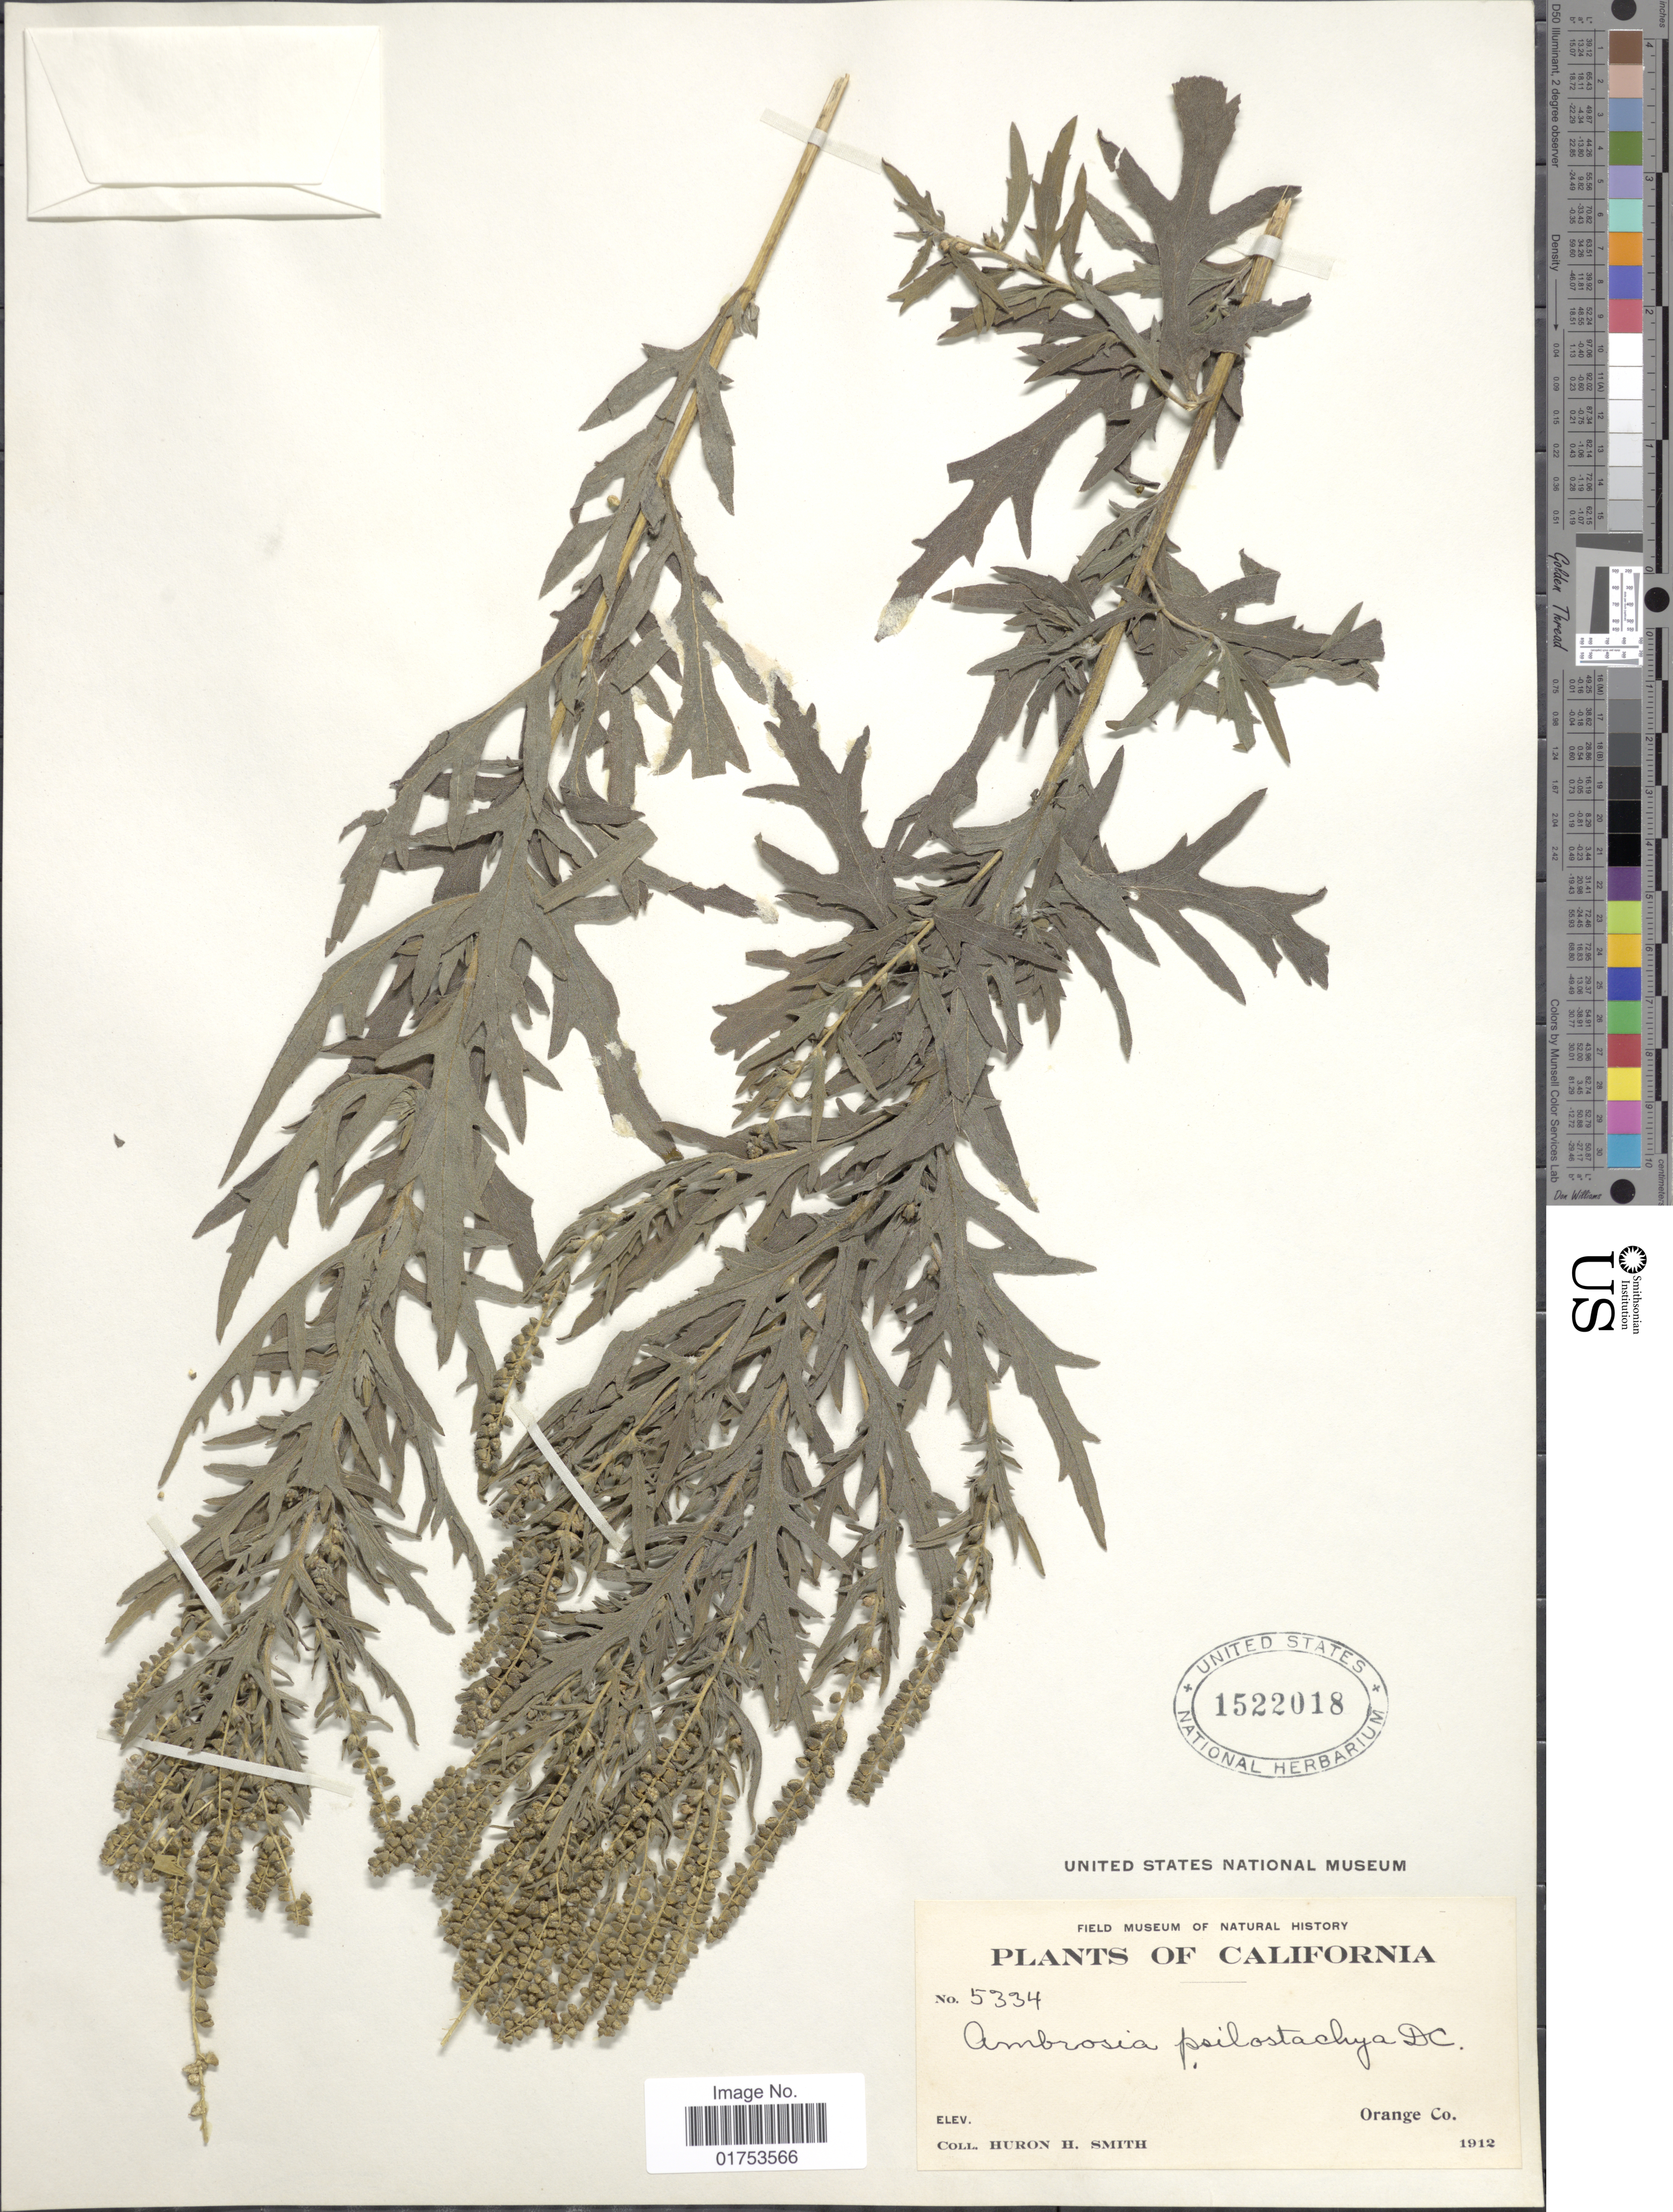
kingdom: Plantae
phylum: Tracheophyta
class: Magnoliopsida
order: Asterales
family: Asteraceae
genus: Ambrosia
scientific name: Ambrosia psilostachya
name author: DC.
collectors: Huron H. Smith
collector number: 5334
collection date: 1912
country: United States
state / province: California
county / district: Orange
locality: Orange Co.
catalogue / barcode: US 1522018